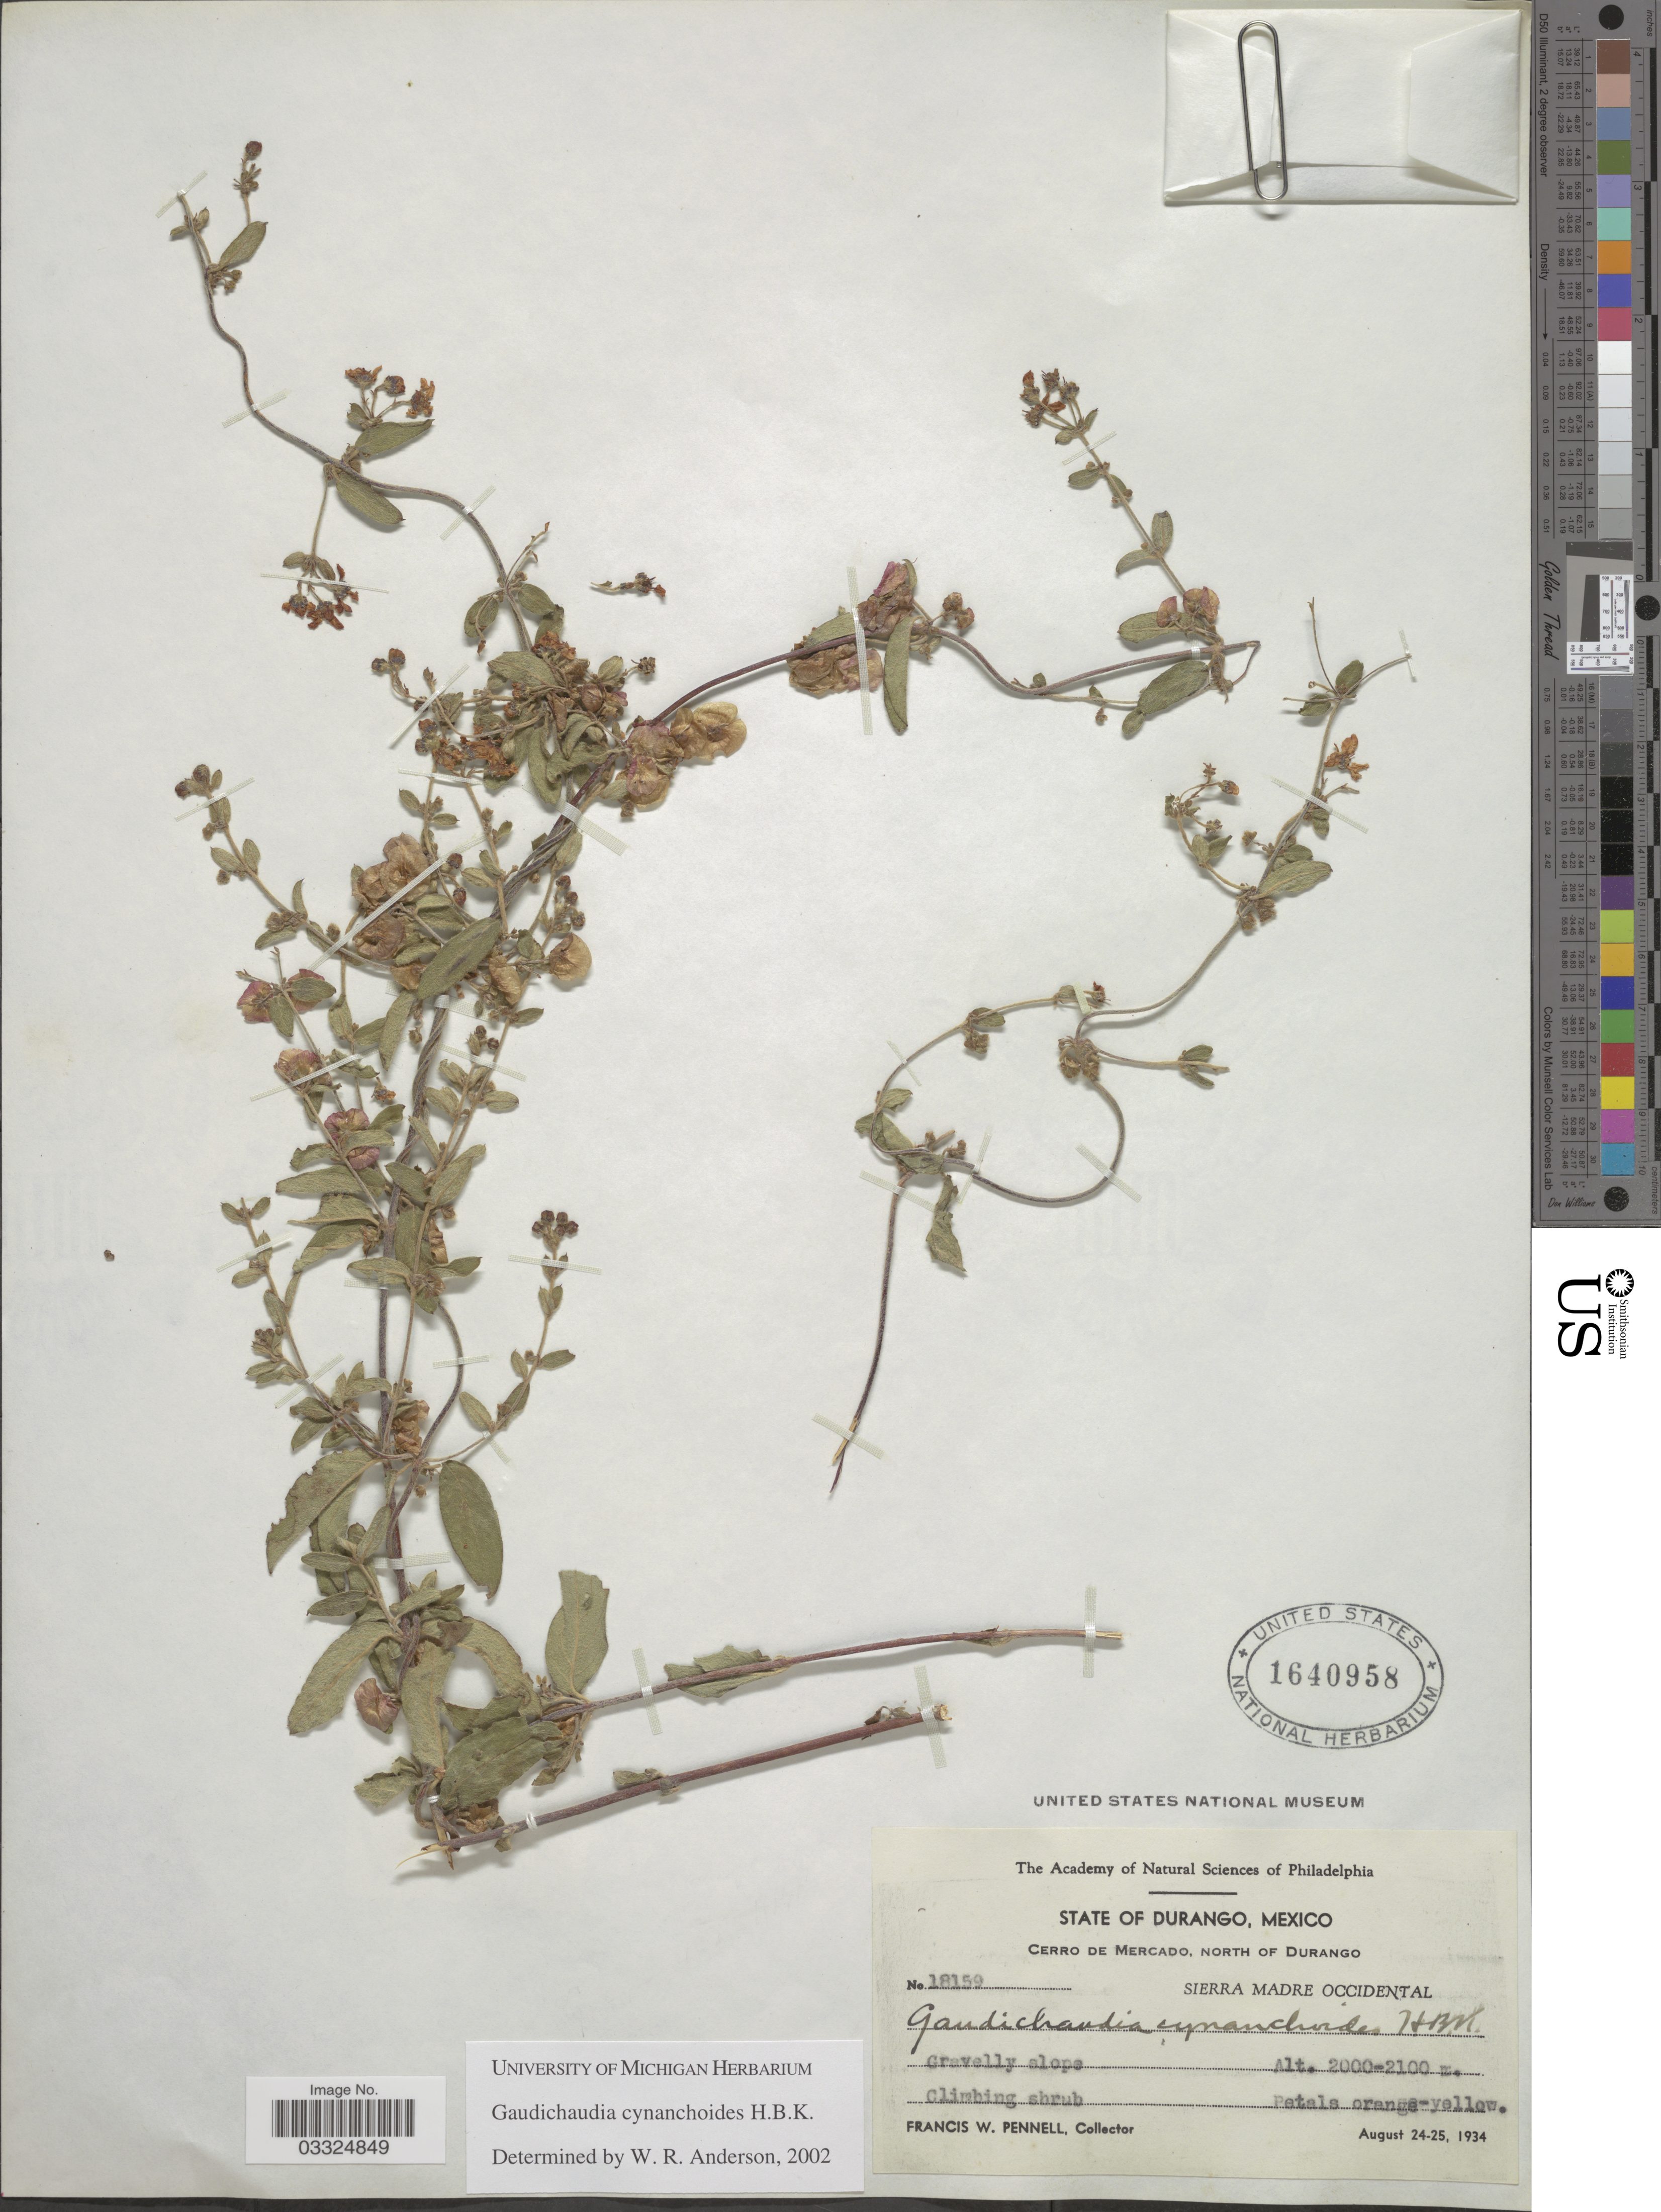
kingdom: Plantae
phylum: Tracheophyta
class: Magnoliopsida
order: Malpighiales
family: Malpighiaceae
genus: Gaudichaudia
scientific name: Gaudichaudia cynanchoides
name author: Kunth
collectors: F. W. Pennell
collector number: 18159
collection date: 1934-08-24/1934-08-25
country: Mexico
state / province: Durango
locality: Cerro de Mercado, north of Durango. Sierra Madre Occidental.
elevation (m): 2000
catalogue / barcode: US 1640958